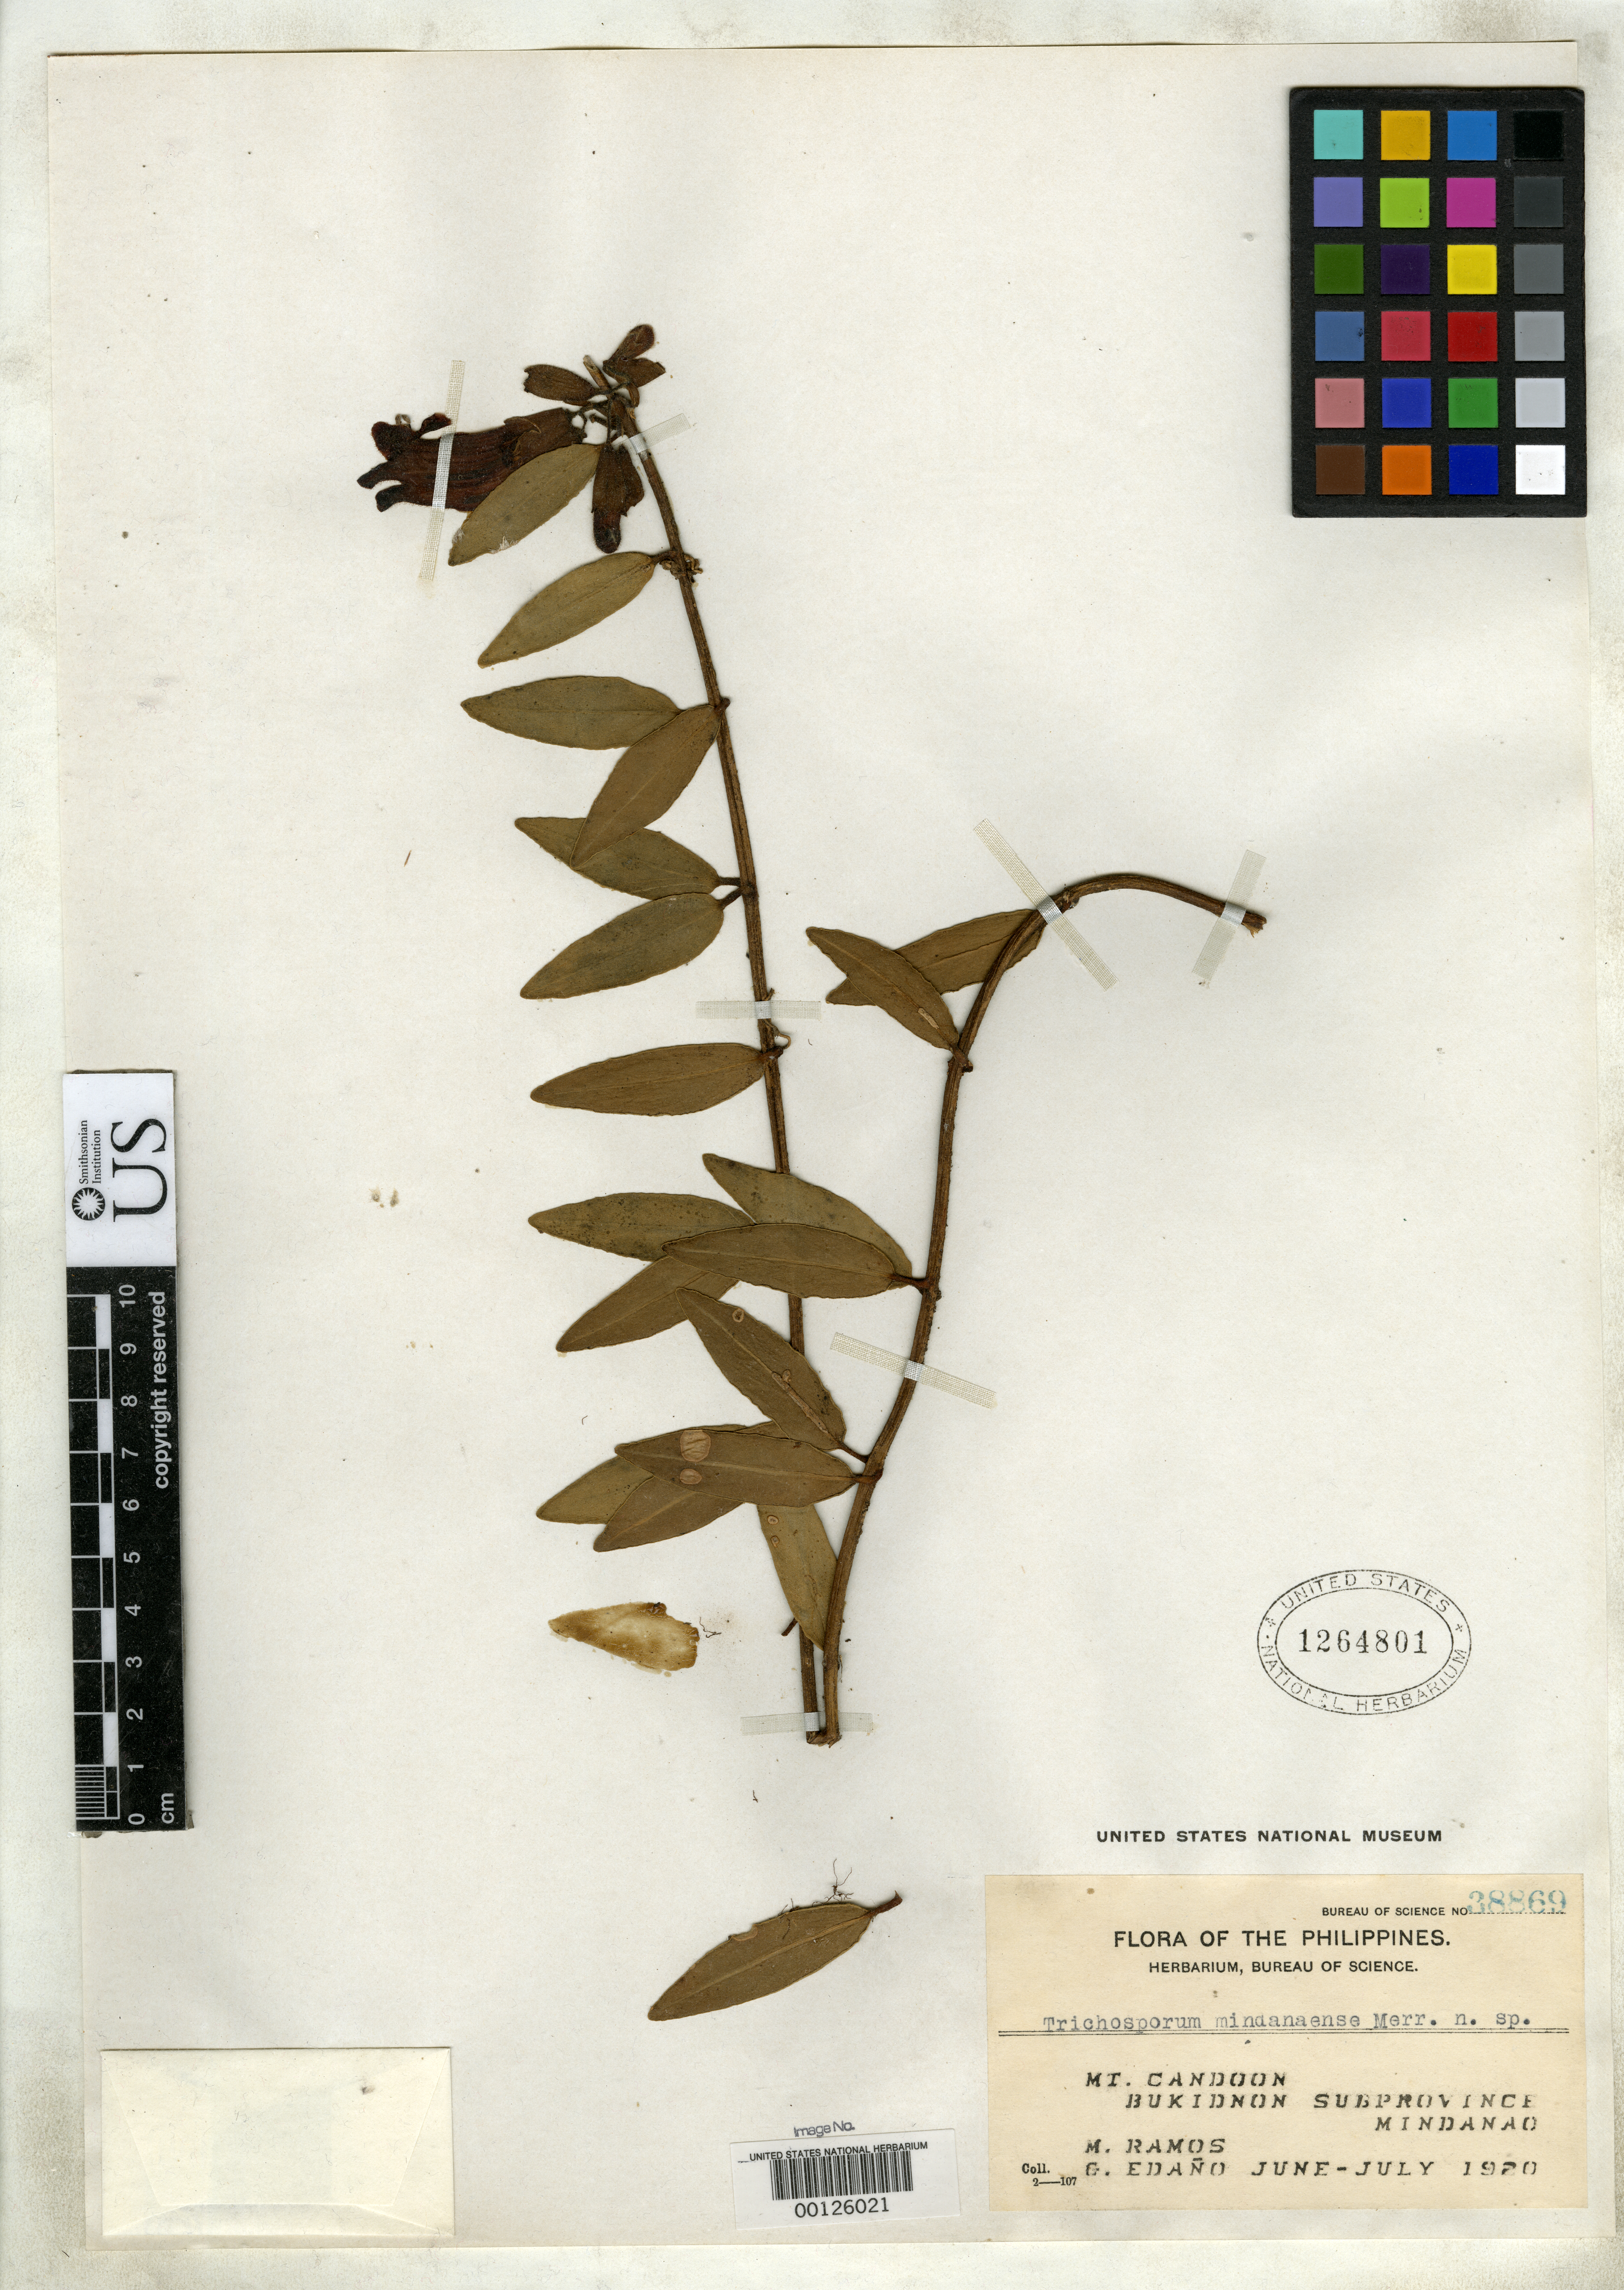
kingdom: Plantae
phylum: Tracheophyta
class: Magnoliopsida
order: Lamiales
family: Gesneriaceae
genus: Trichosporum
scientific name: Trichosporum mindanaense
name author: Merr.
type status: Isotype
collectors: M. Ramos & G. E. Edaño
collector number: Bur. Sci. 38869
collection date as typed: Jun 1920 to -- Jul 1920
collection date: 1920-06/1920-07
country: Philippines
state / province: Northern Mindanao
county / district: Bukidnon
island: Mindanao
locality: Mt. Candoon.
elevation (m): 1100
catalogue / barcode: US 1264801